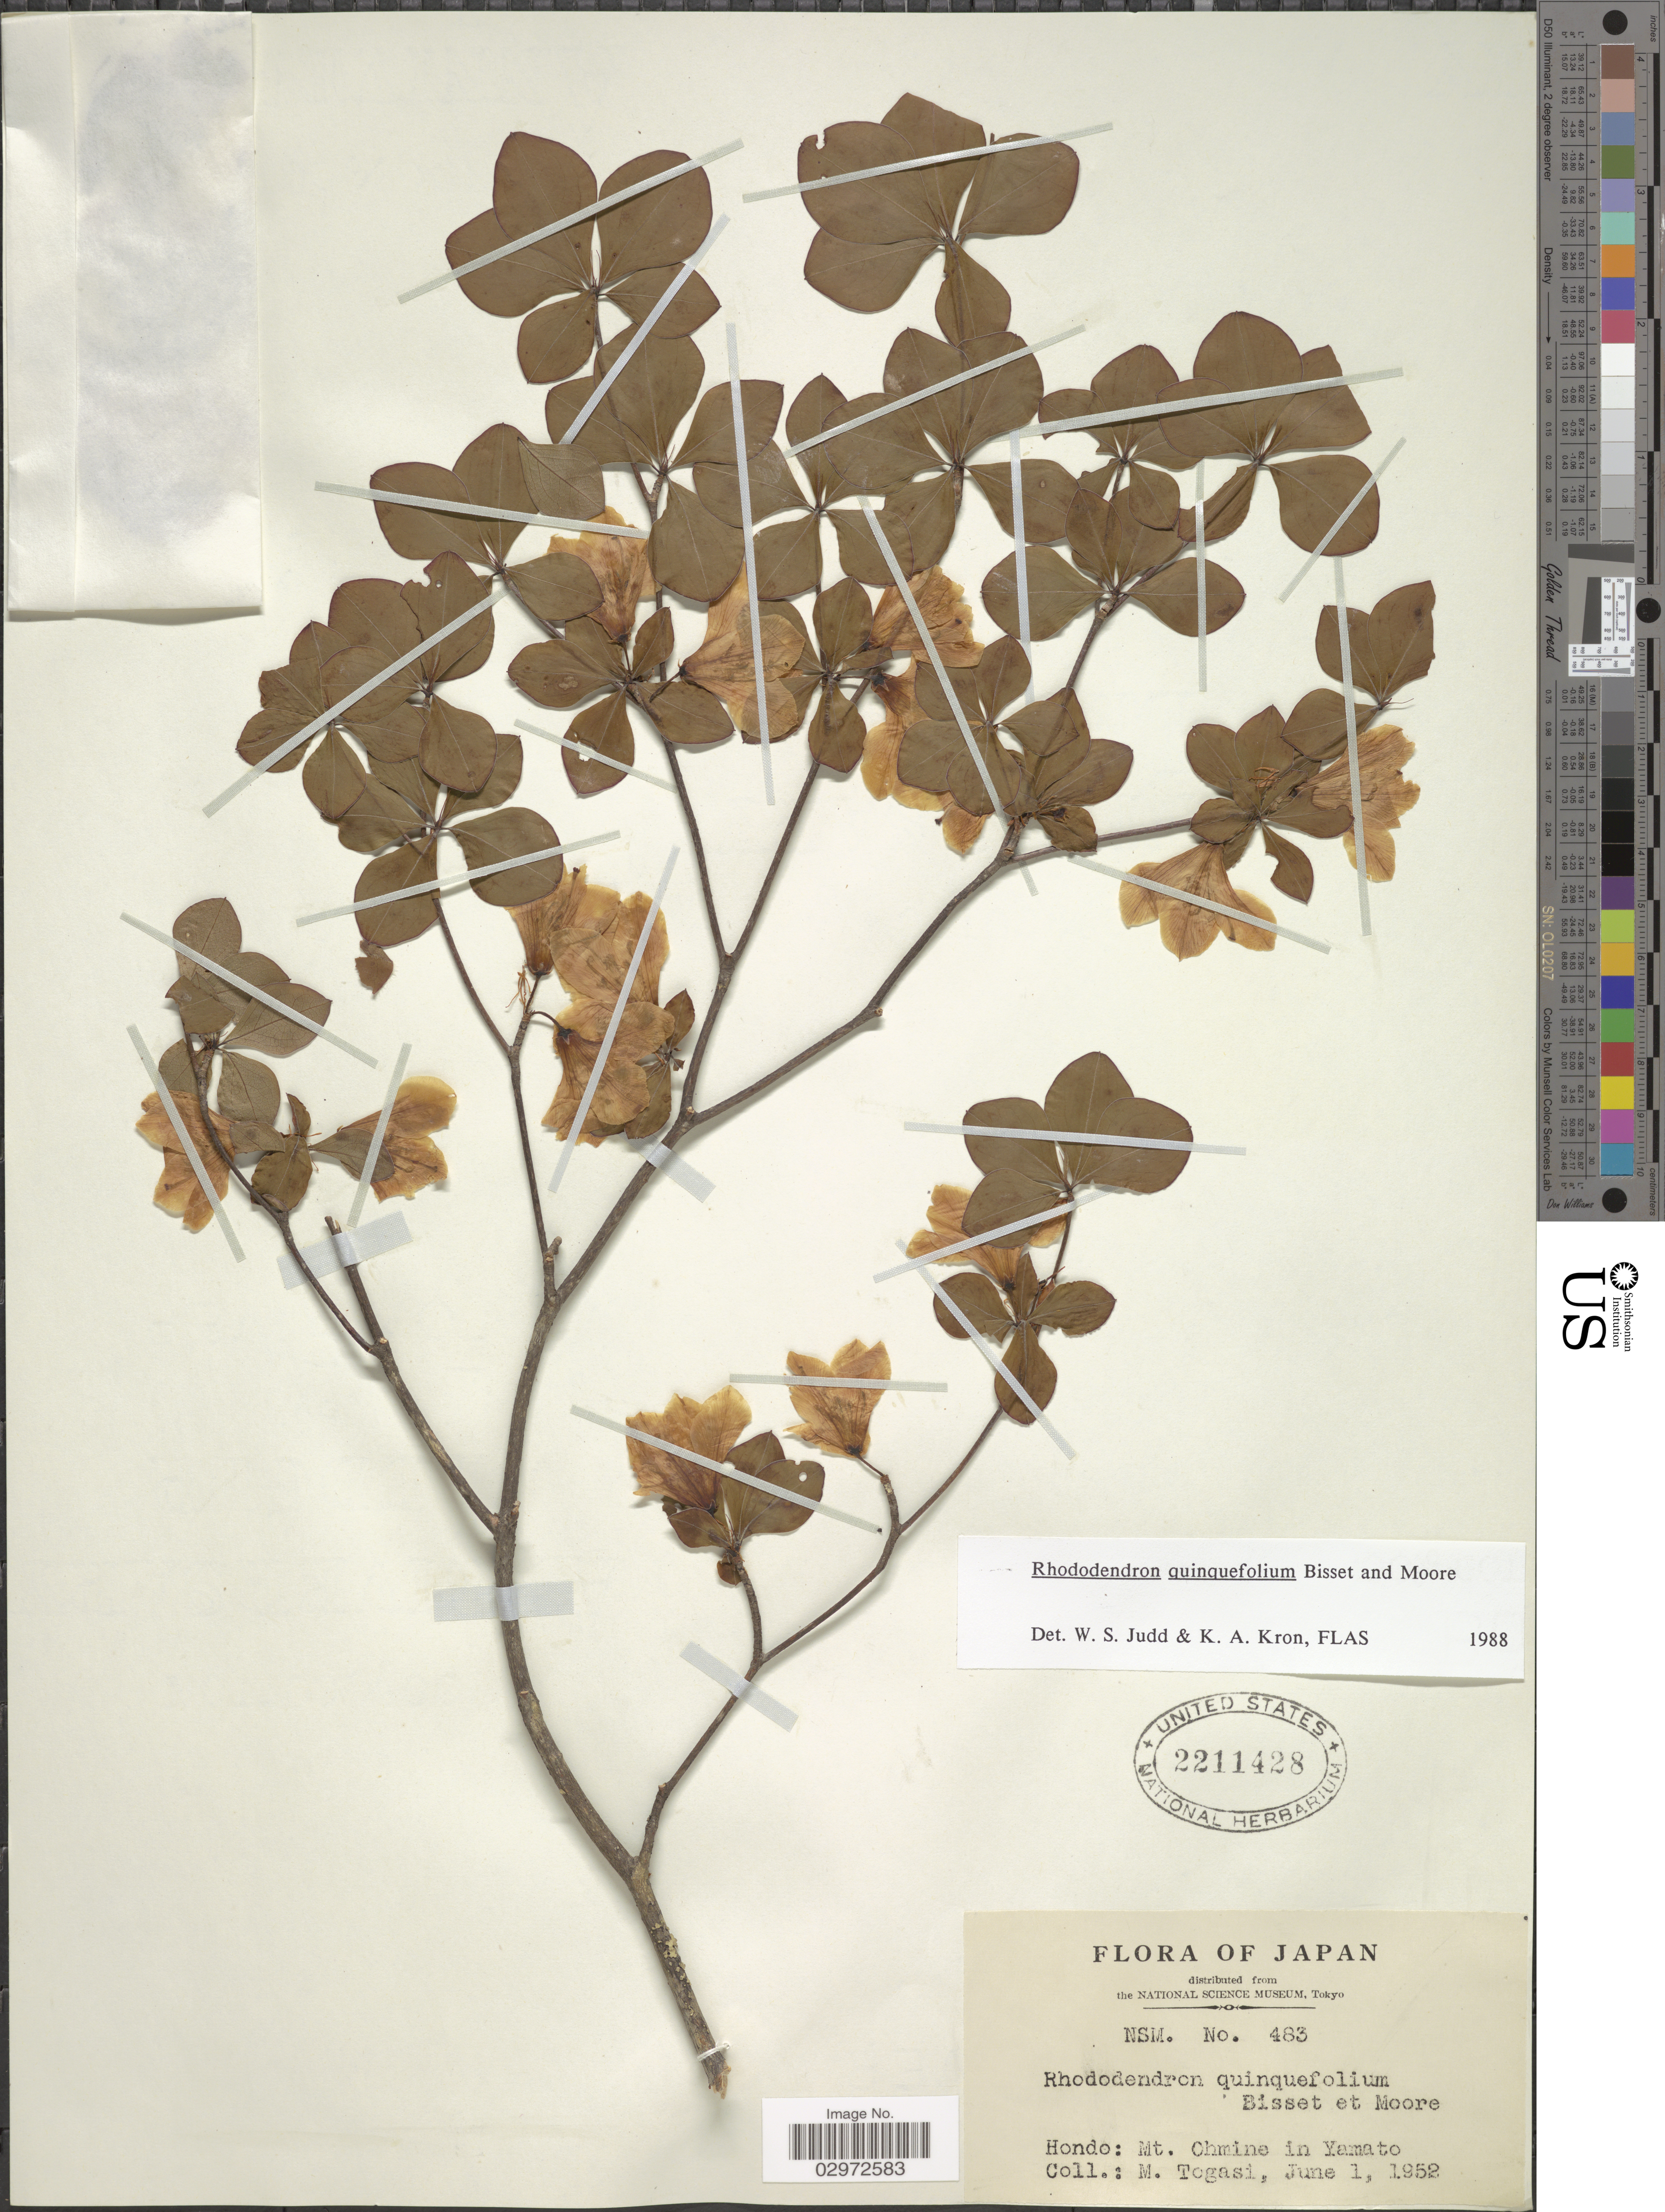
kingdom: Plantae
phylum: Tracheophyta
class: Magnoliopsida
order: Ericales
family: Ericaceae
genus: Rhododendron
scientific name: Rhododendron quinquefolium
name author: Bisset & S. Moore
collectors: M. Togashi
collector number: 483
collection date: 1952-06-01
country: Japan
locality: Hondo: Mt. Ohmine in Yamato.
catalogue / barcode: US 2211428